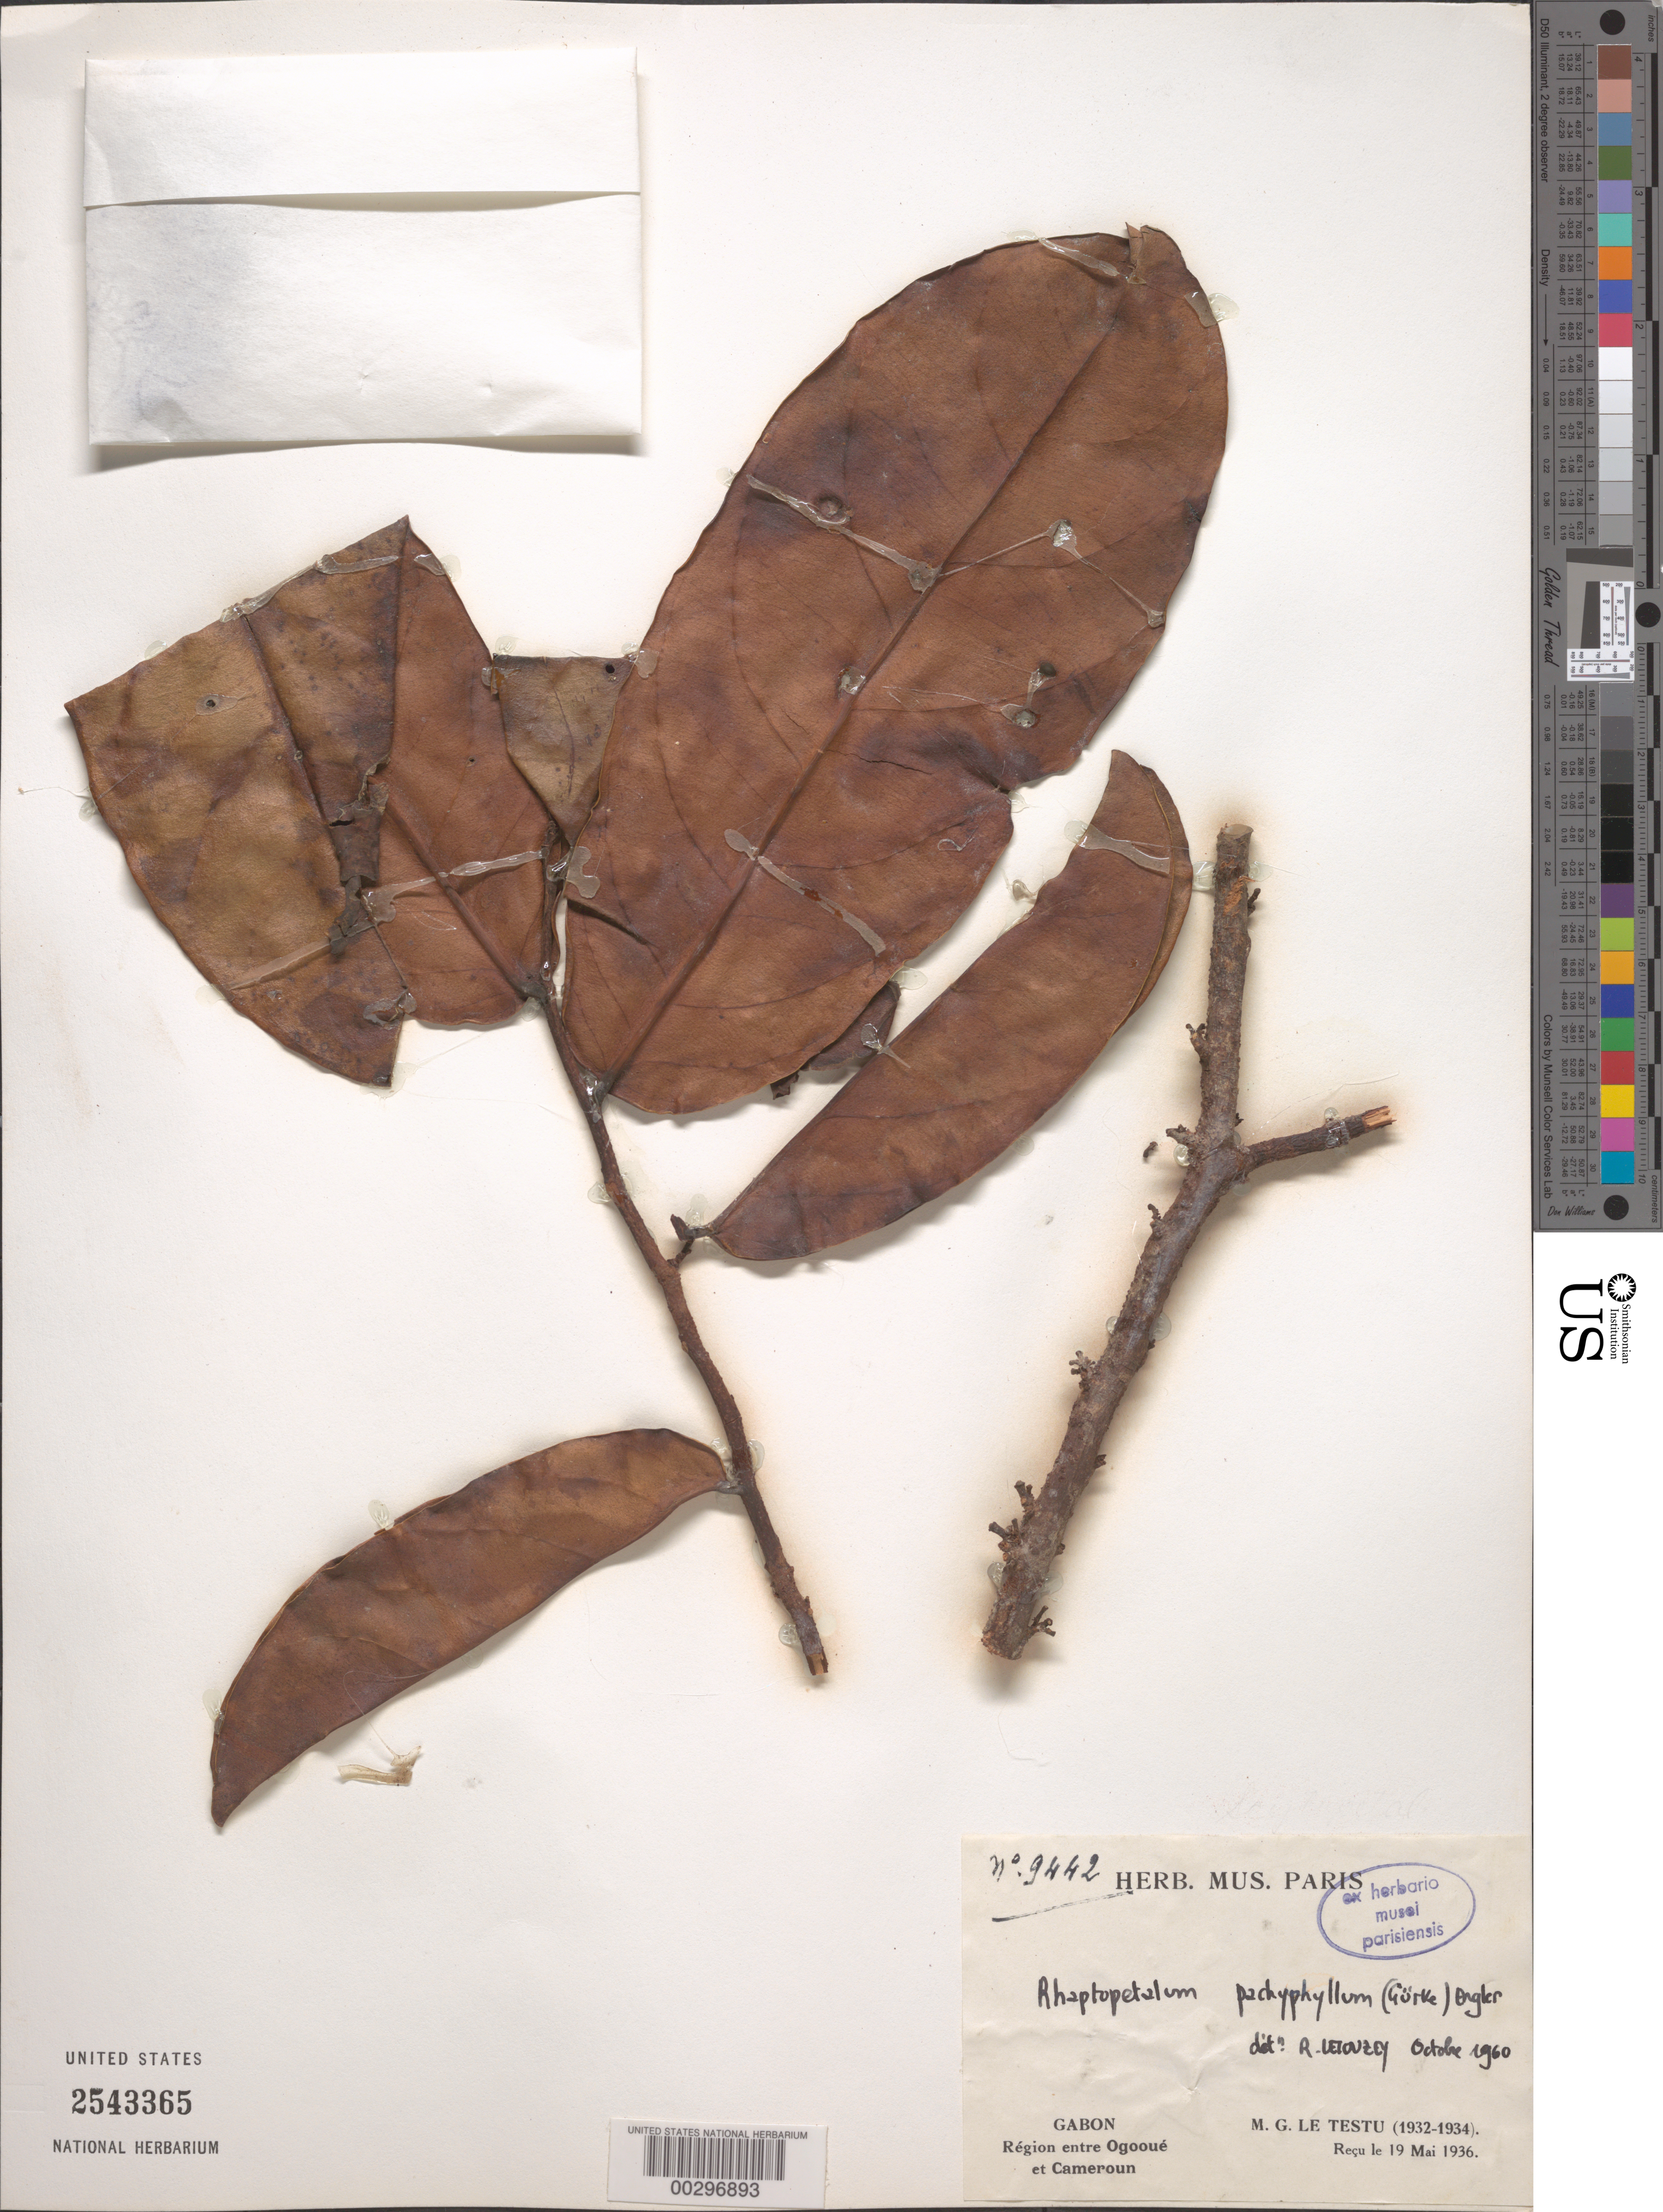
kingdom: Plantae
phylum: Tracheophyta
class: Magnoliopsida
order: Ericales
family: Lecythidaceae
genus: Rhaptopetalum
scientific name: Rhaptopetalum pachyphyllum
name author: (Gürke) Engl.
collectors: G. Le Testu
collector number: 9442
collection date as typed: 1932 to -- -- 1934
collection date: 1932/1934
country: Gabon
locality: Region between Ogooue and Cameroon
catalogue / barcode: US 2543365